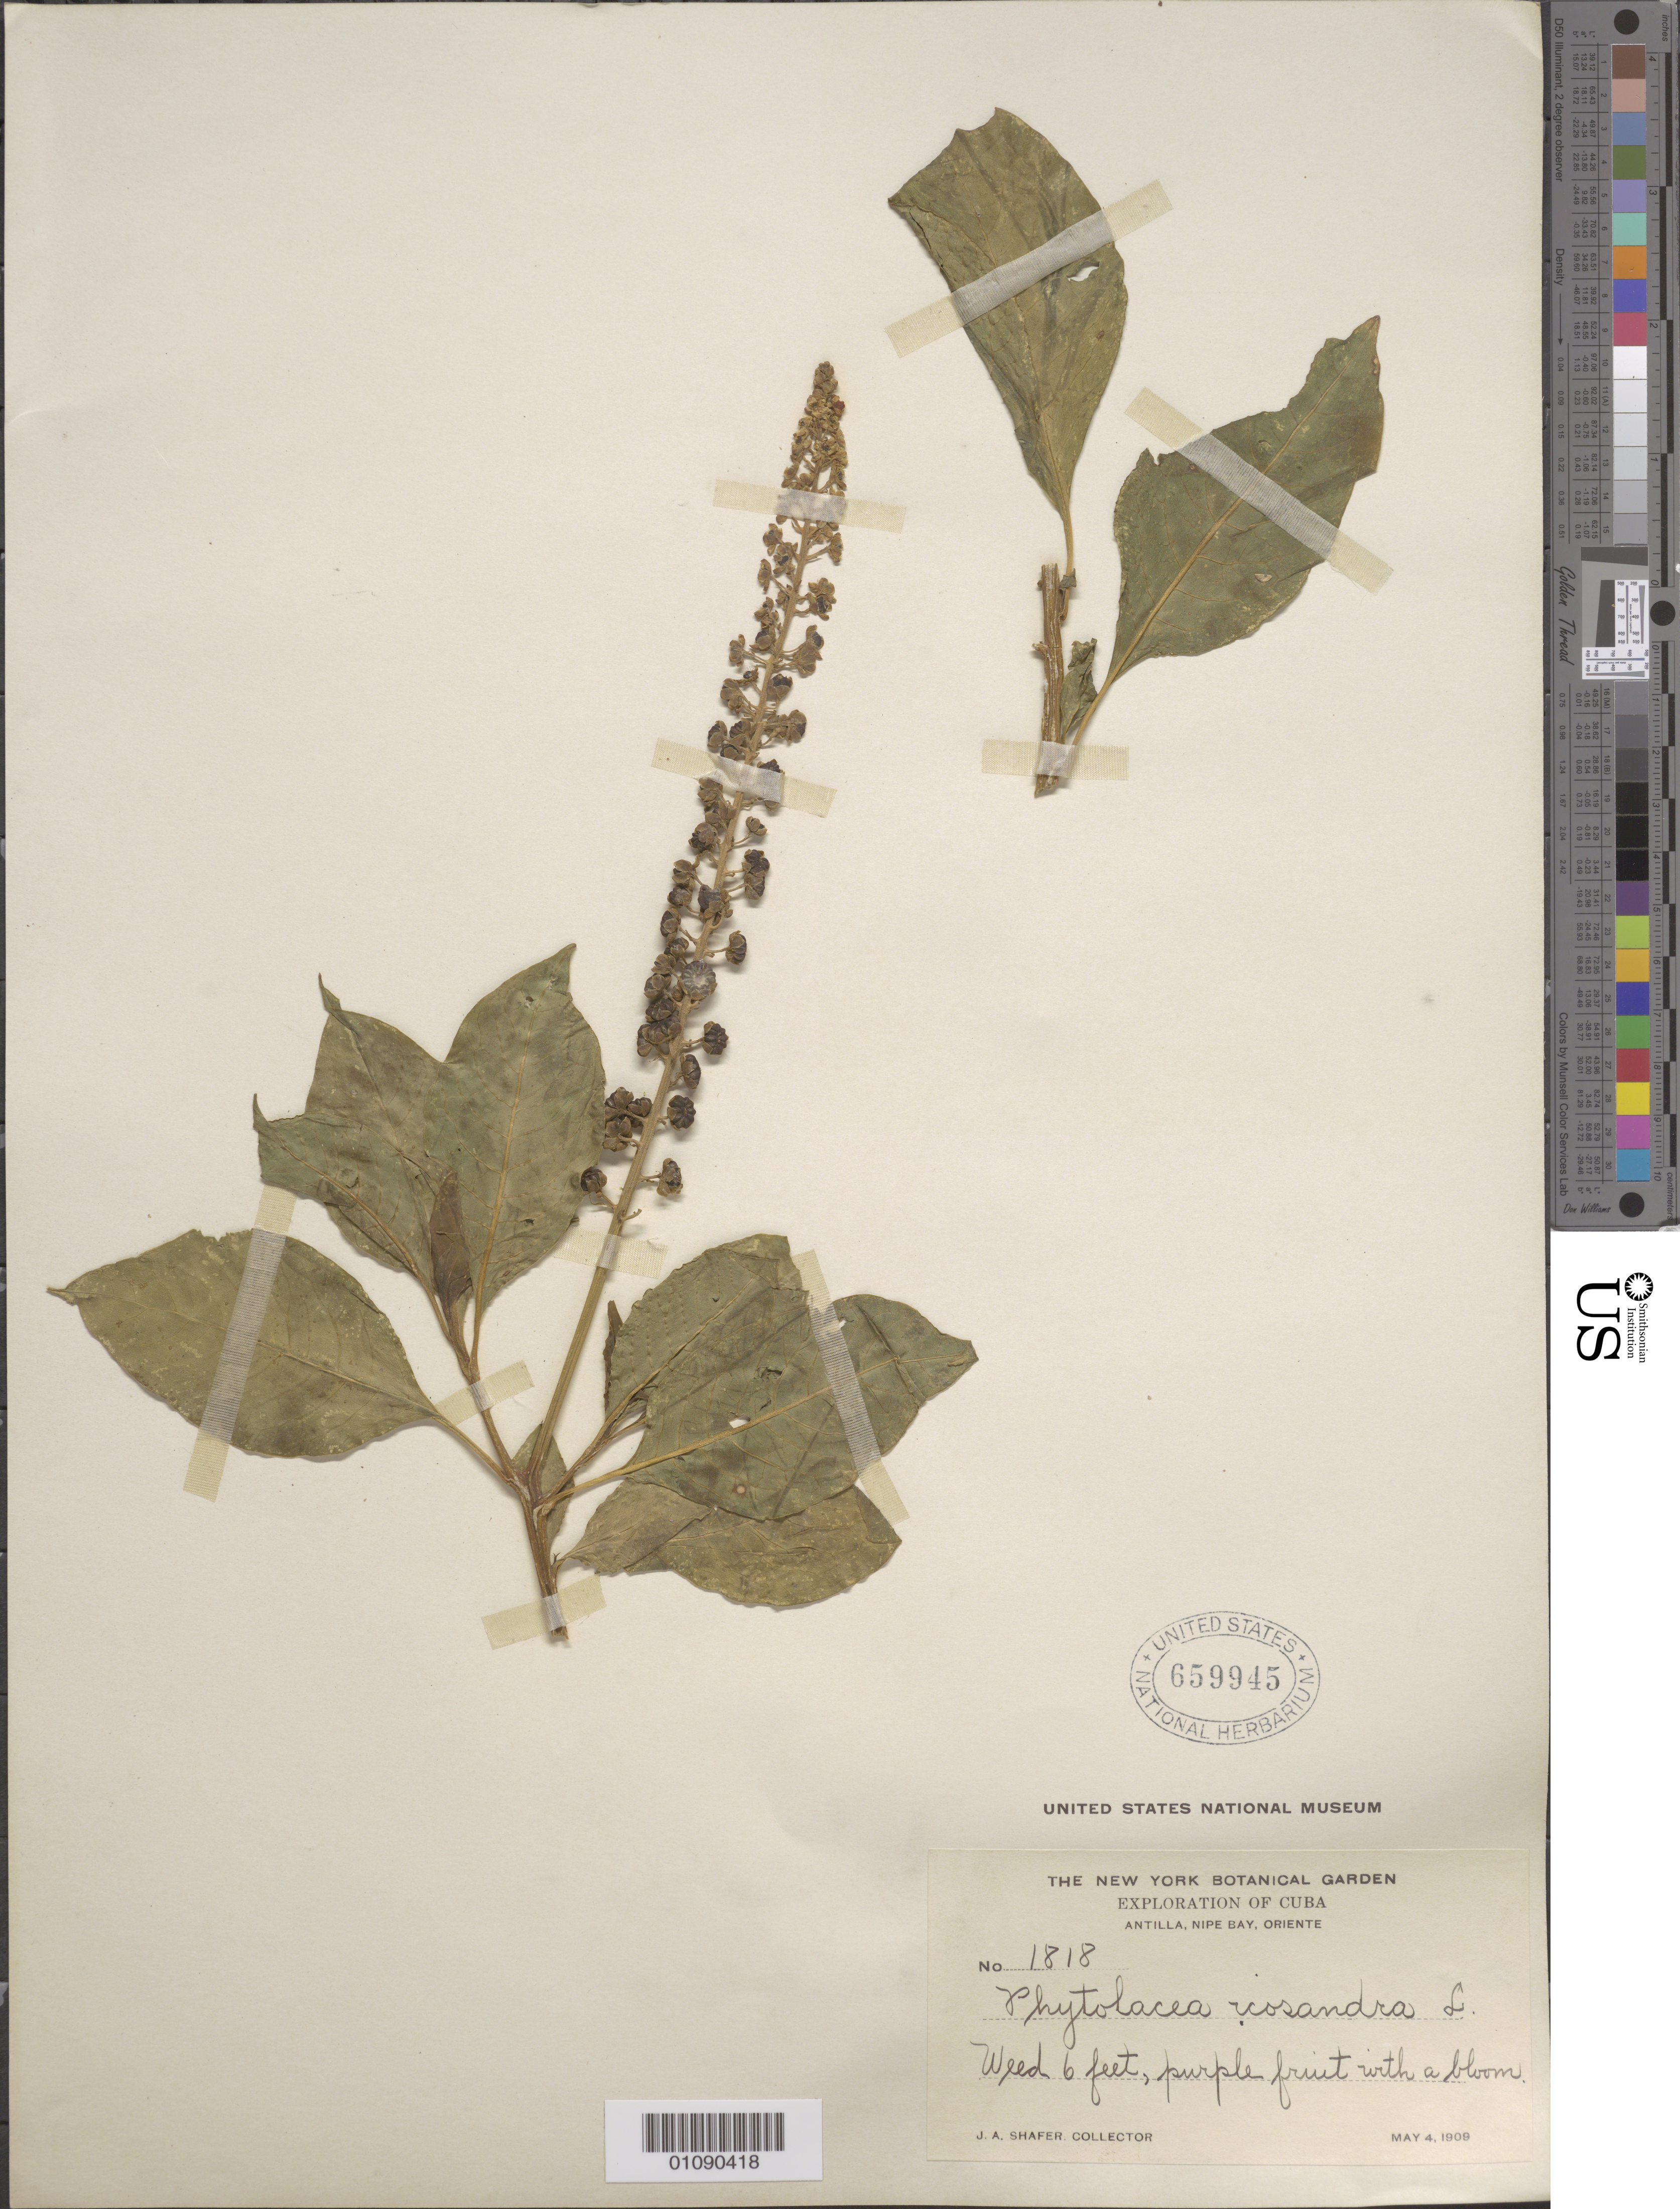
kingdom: Plantae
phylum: Tracheophyta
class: Magnoliopsida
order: Caryophyllales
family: Phytolaccaceae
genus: Phytolacca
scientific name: Phytolacca icosandra var. icosandra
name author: L.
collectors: J. A. Shafer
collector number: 1818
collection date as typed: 04 May 1909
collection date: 1909-05-04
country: Cuba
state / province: Holguín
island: Cuba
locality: Oriente, Nipe Bay, Antilla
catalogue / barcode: US 659945